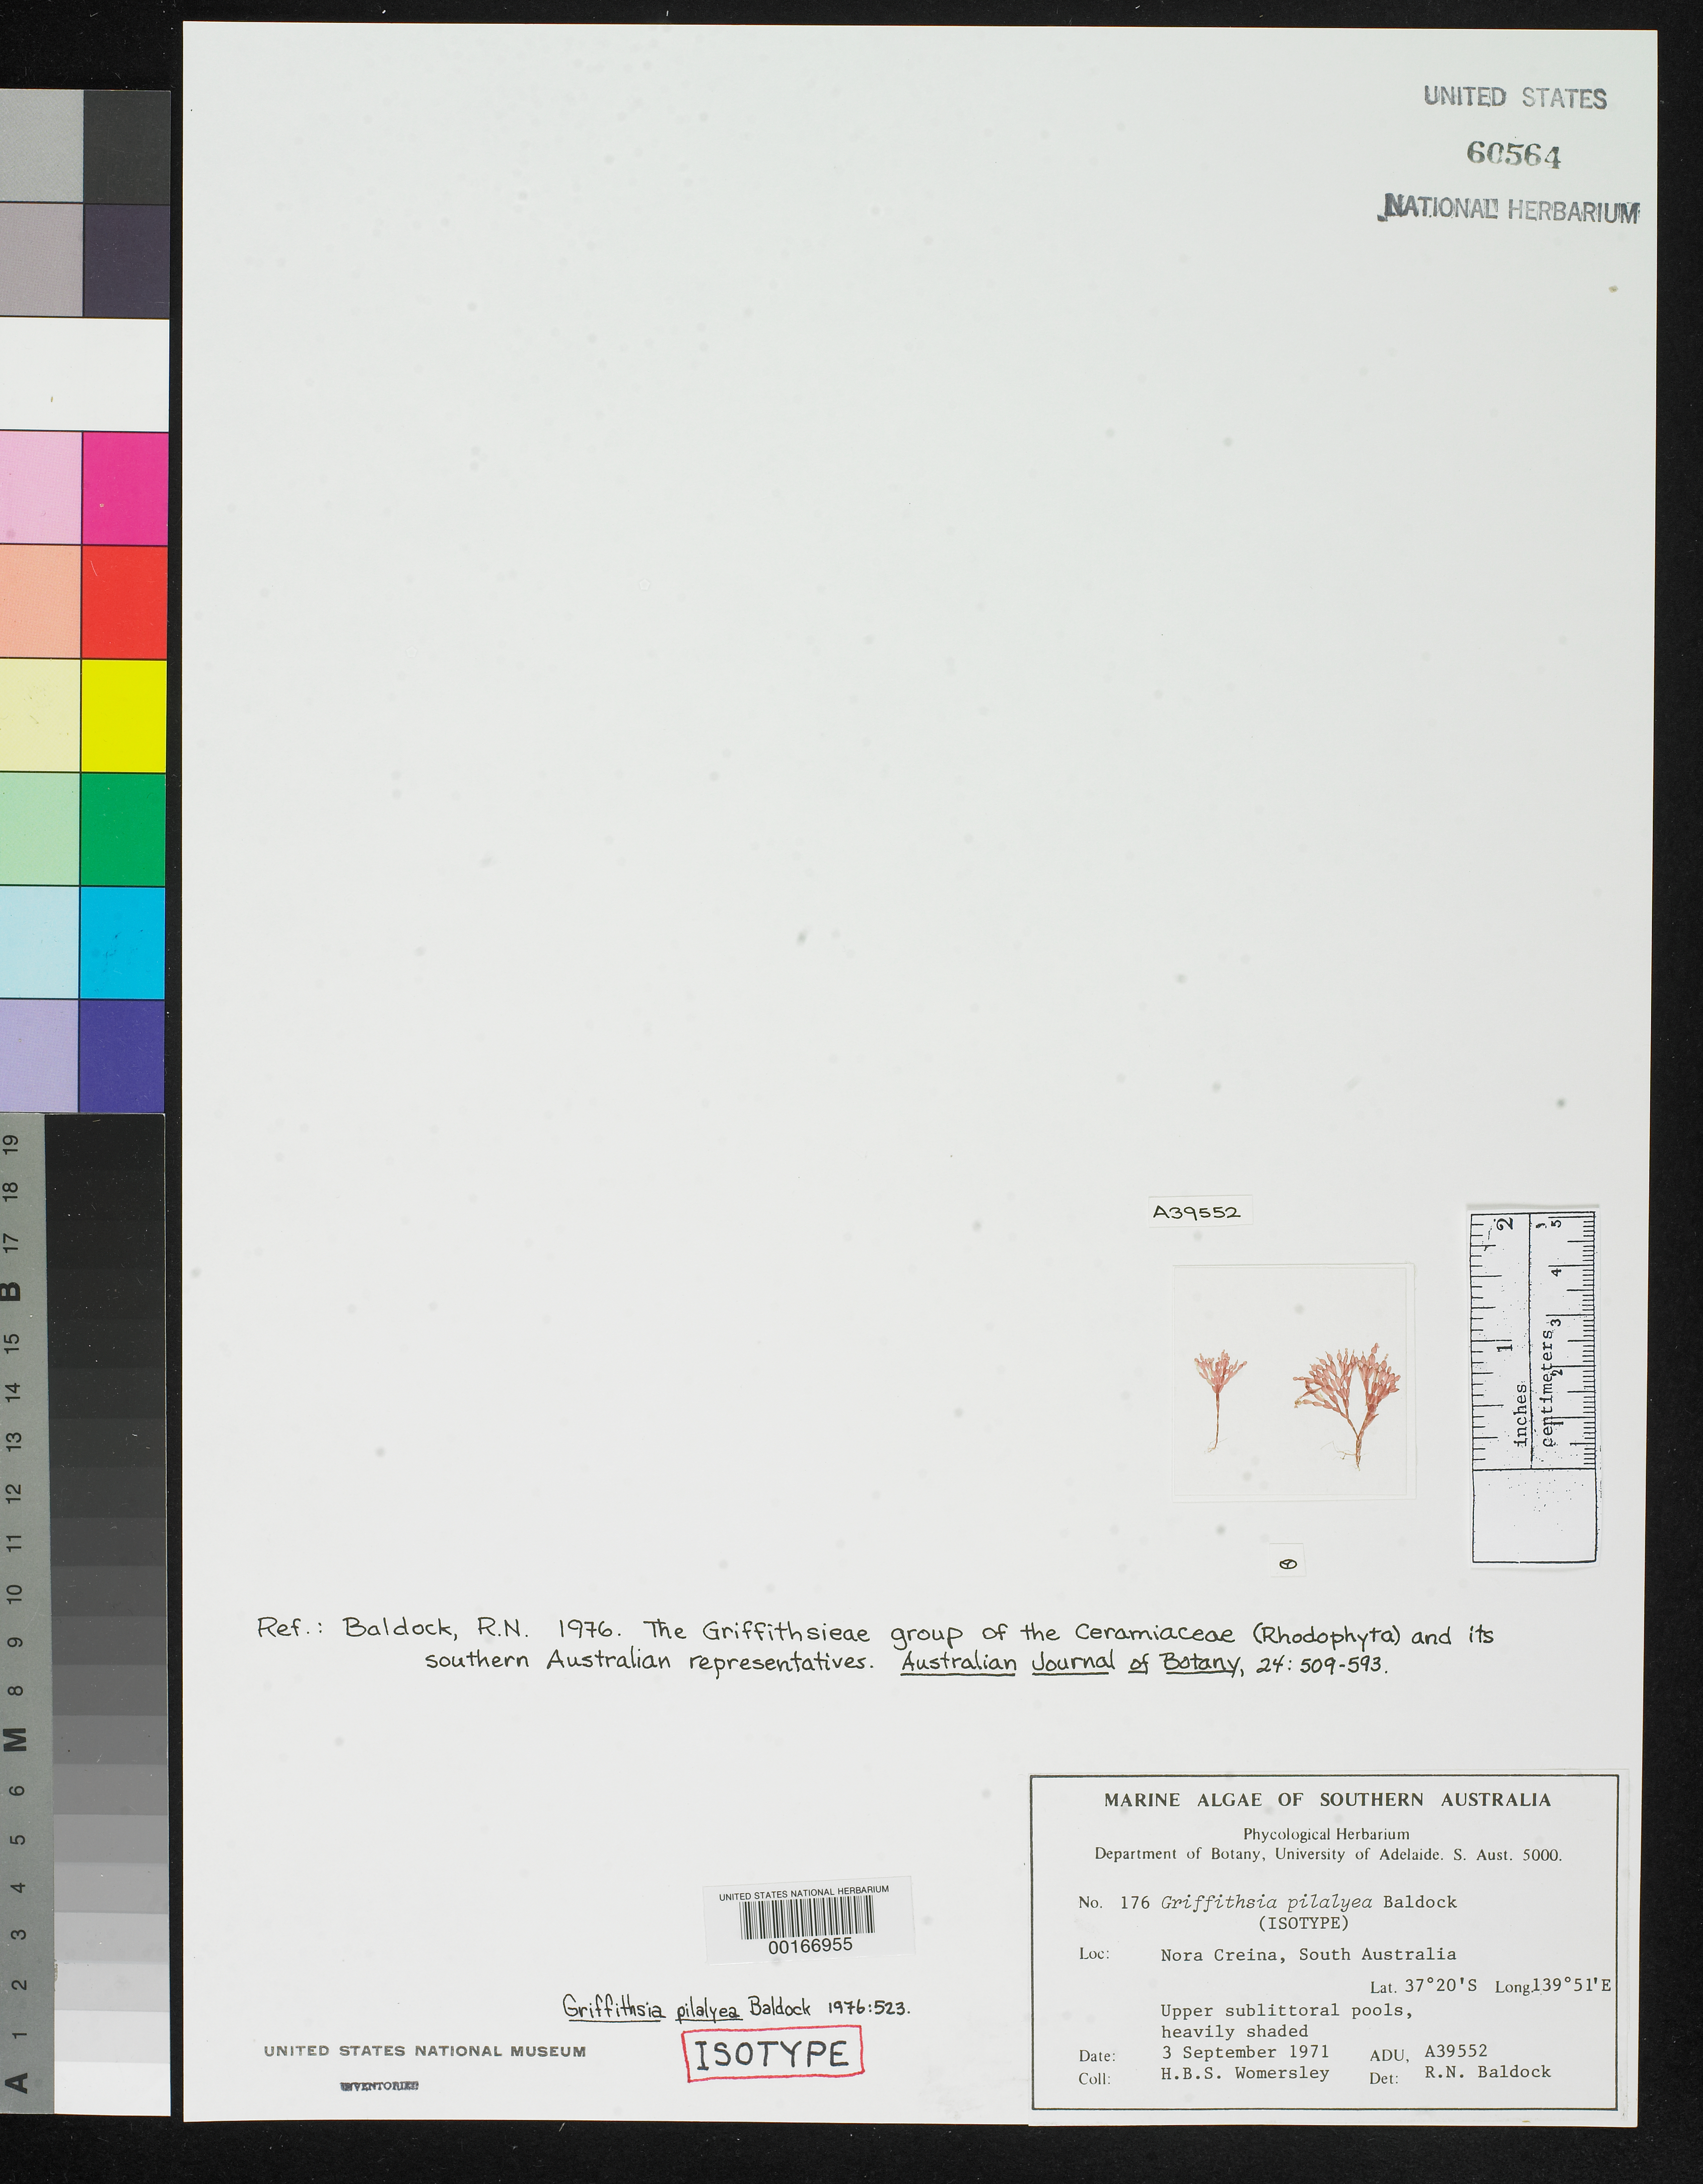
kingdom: Plantae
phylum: Rhodophyta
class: Florideophyceae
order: Ceramiales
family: Wrangeliaceae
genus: Griffithsia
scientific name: Griffithsia pilalyea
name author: Baldock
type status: Isotype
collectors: H. B. S. Womersley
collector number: ADU A39552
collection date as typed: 03 Sep 1971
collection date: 1971-09-03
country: Australia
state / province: South Australia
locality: Nora Creina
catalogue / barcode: US 60564